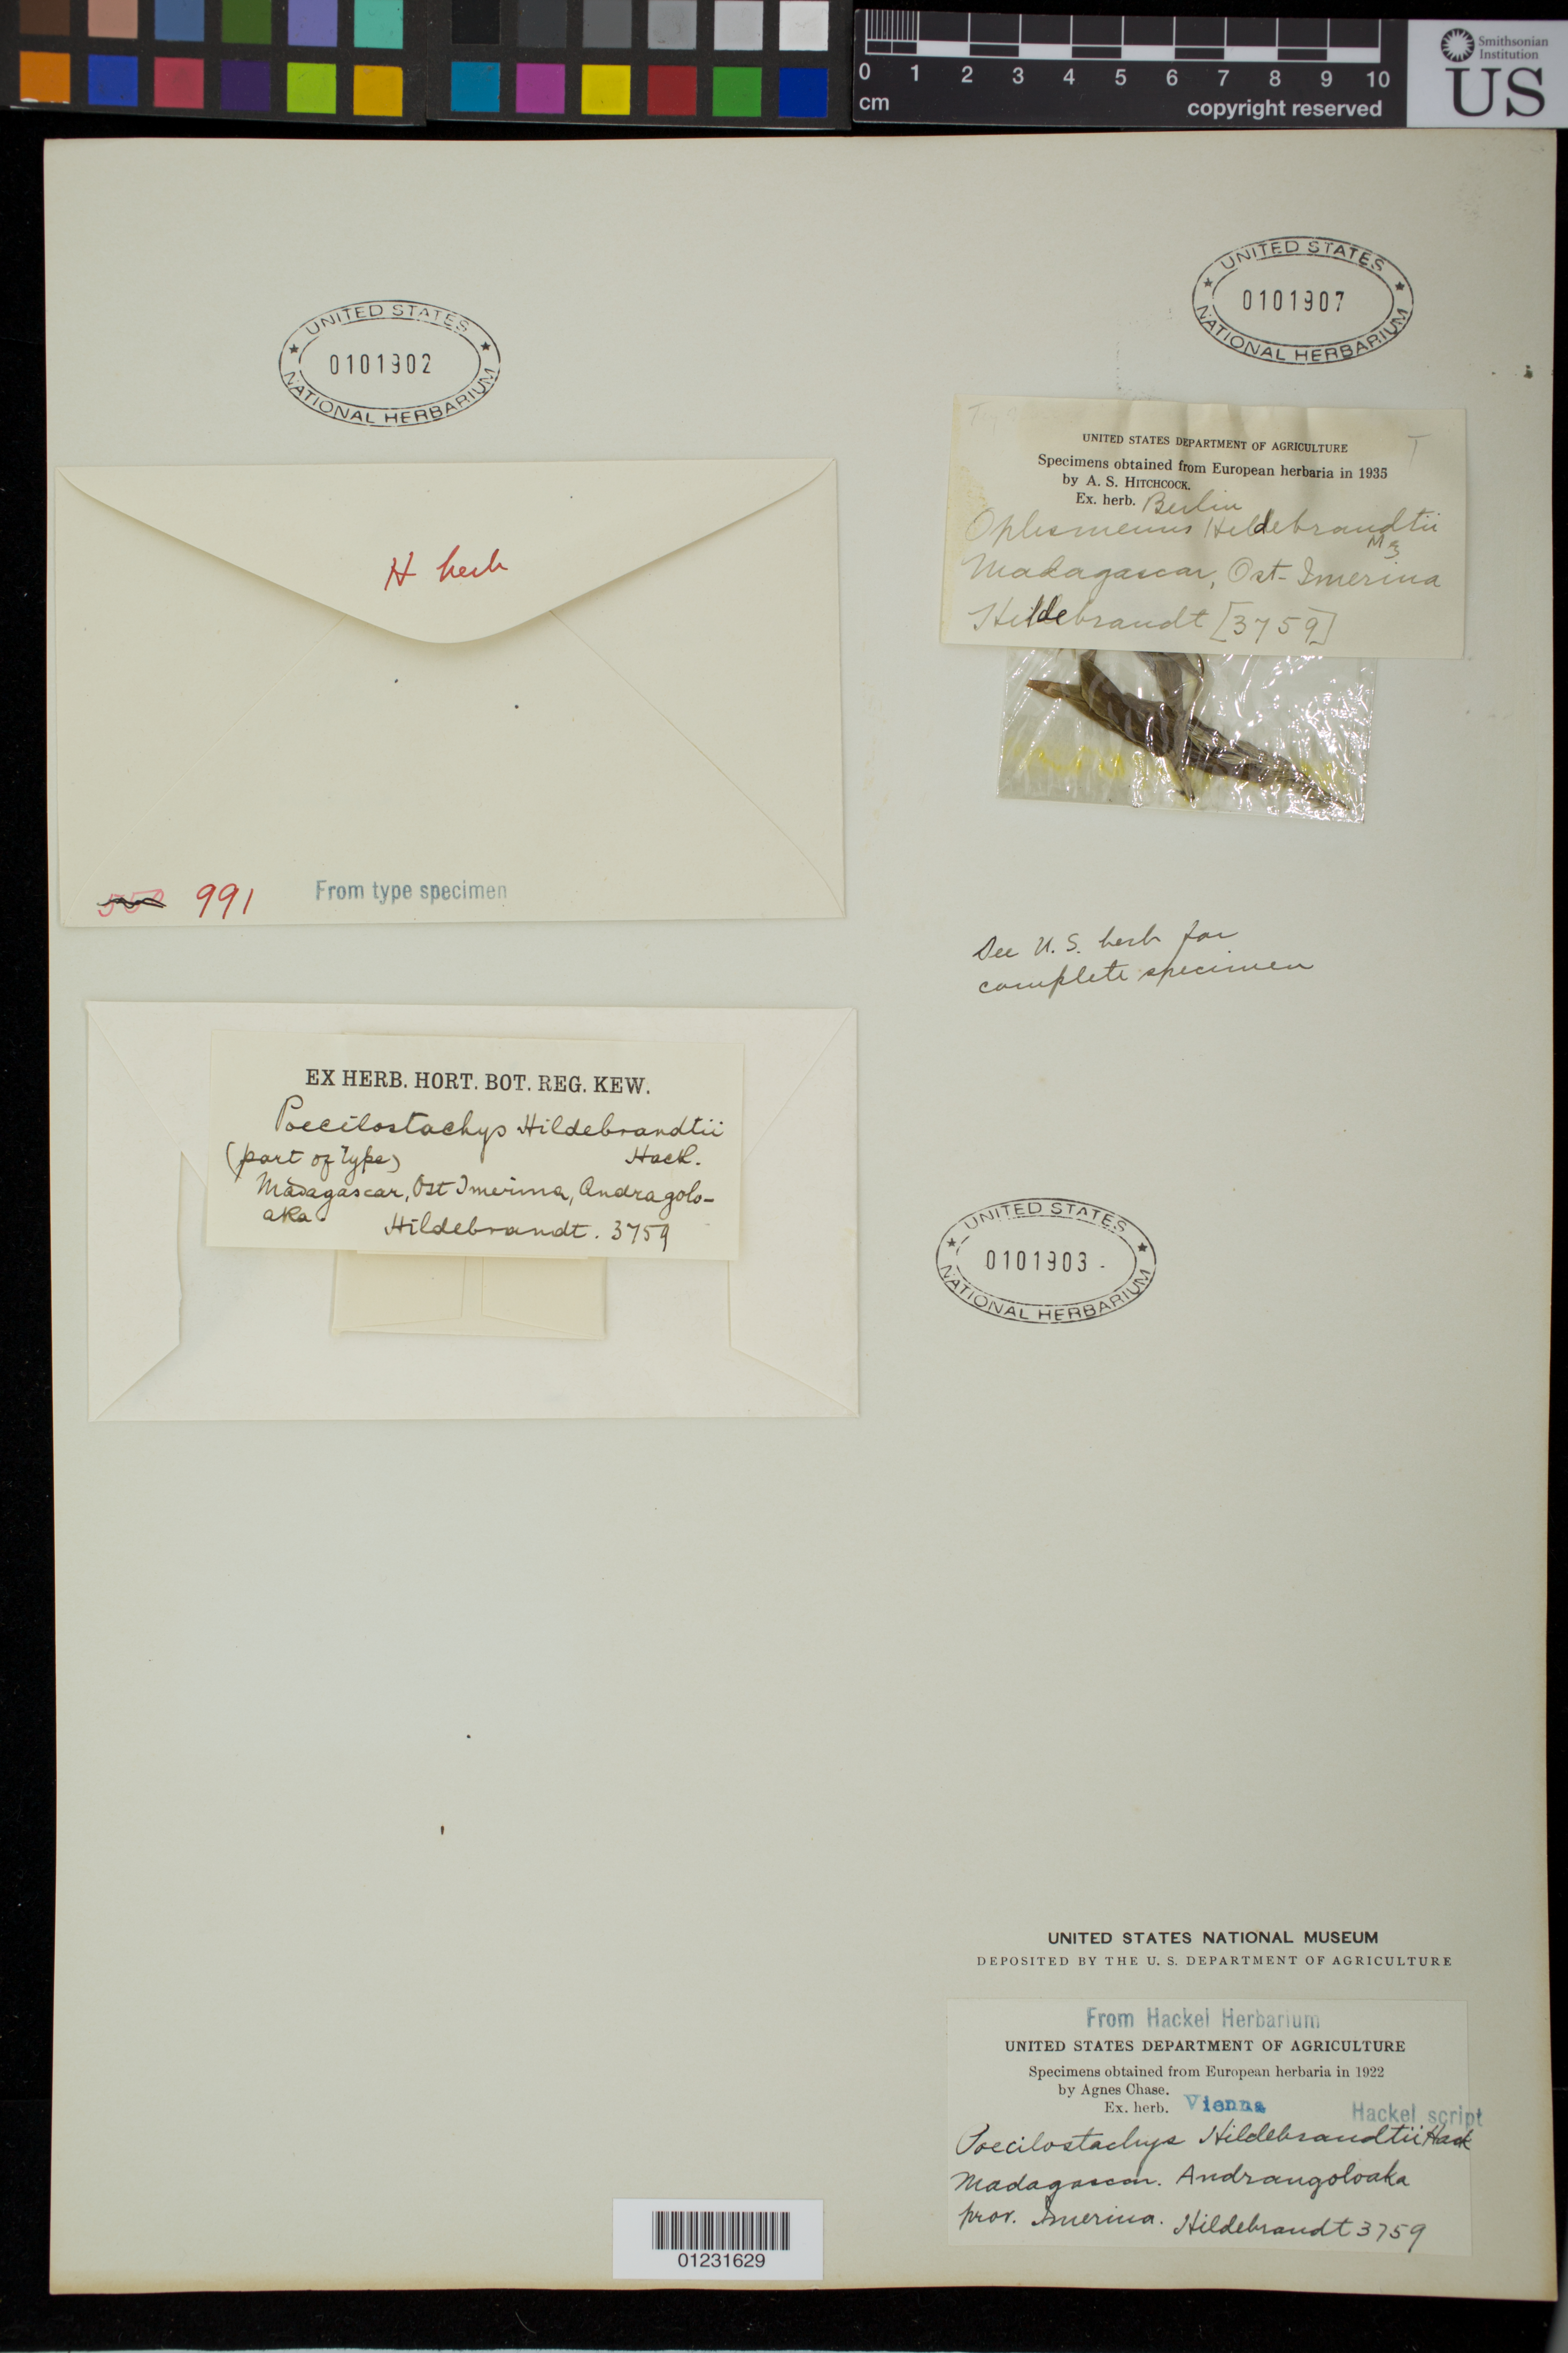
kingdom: Plantae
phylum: Tracheophyta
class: Liliopsida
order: Poales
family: Poaceae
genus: Poecilostachys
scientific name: Poecilostachys hildebrandtii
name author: Hack.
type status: Isotype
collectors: J. Hildebrandt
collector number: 3759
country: Madagascar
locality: Andrangoloaka.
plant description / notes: Fragmentary material of type specimen ex herb. Hackel.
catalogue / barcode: US 101902